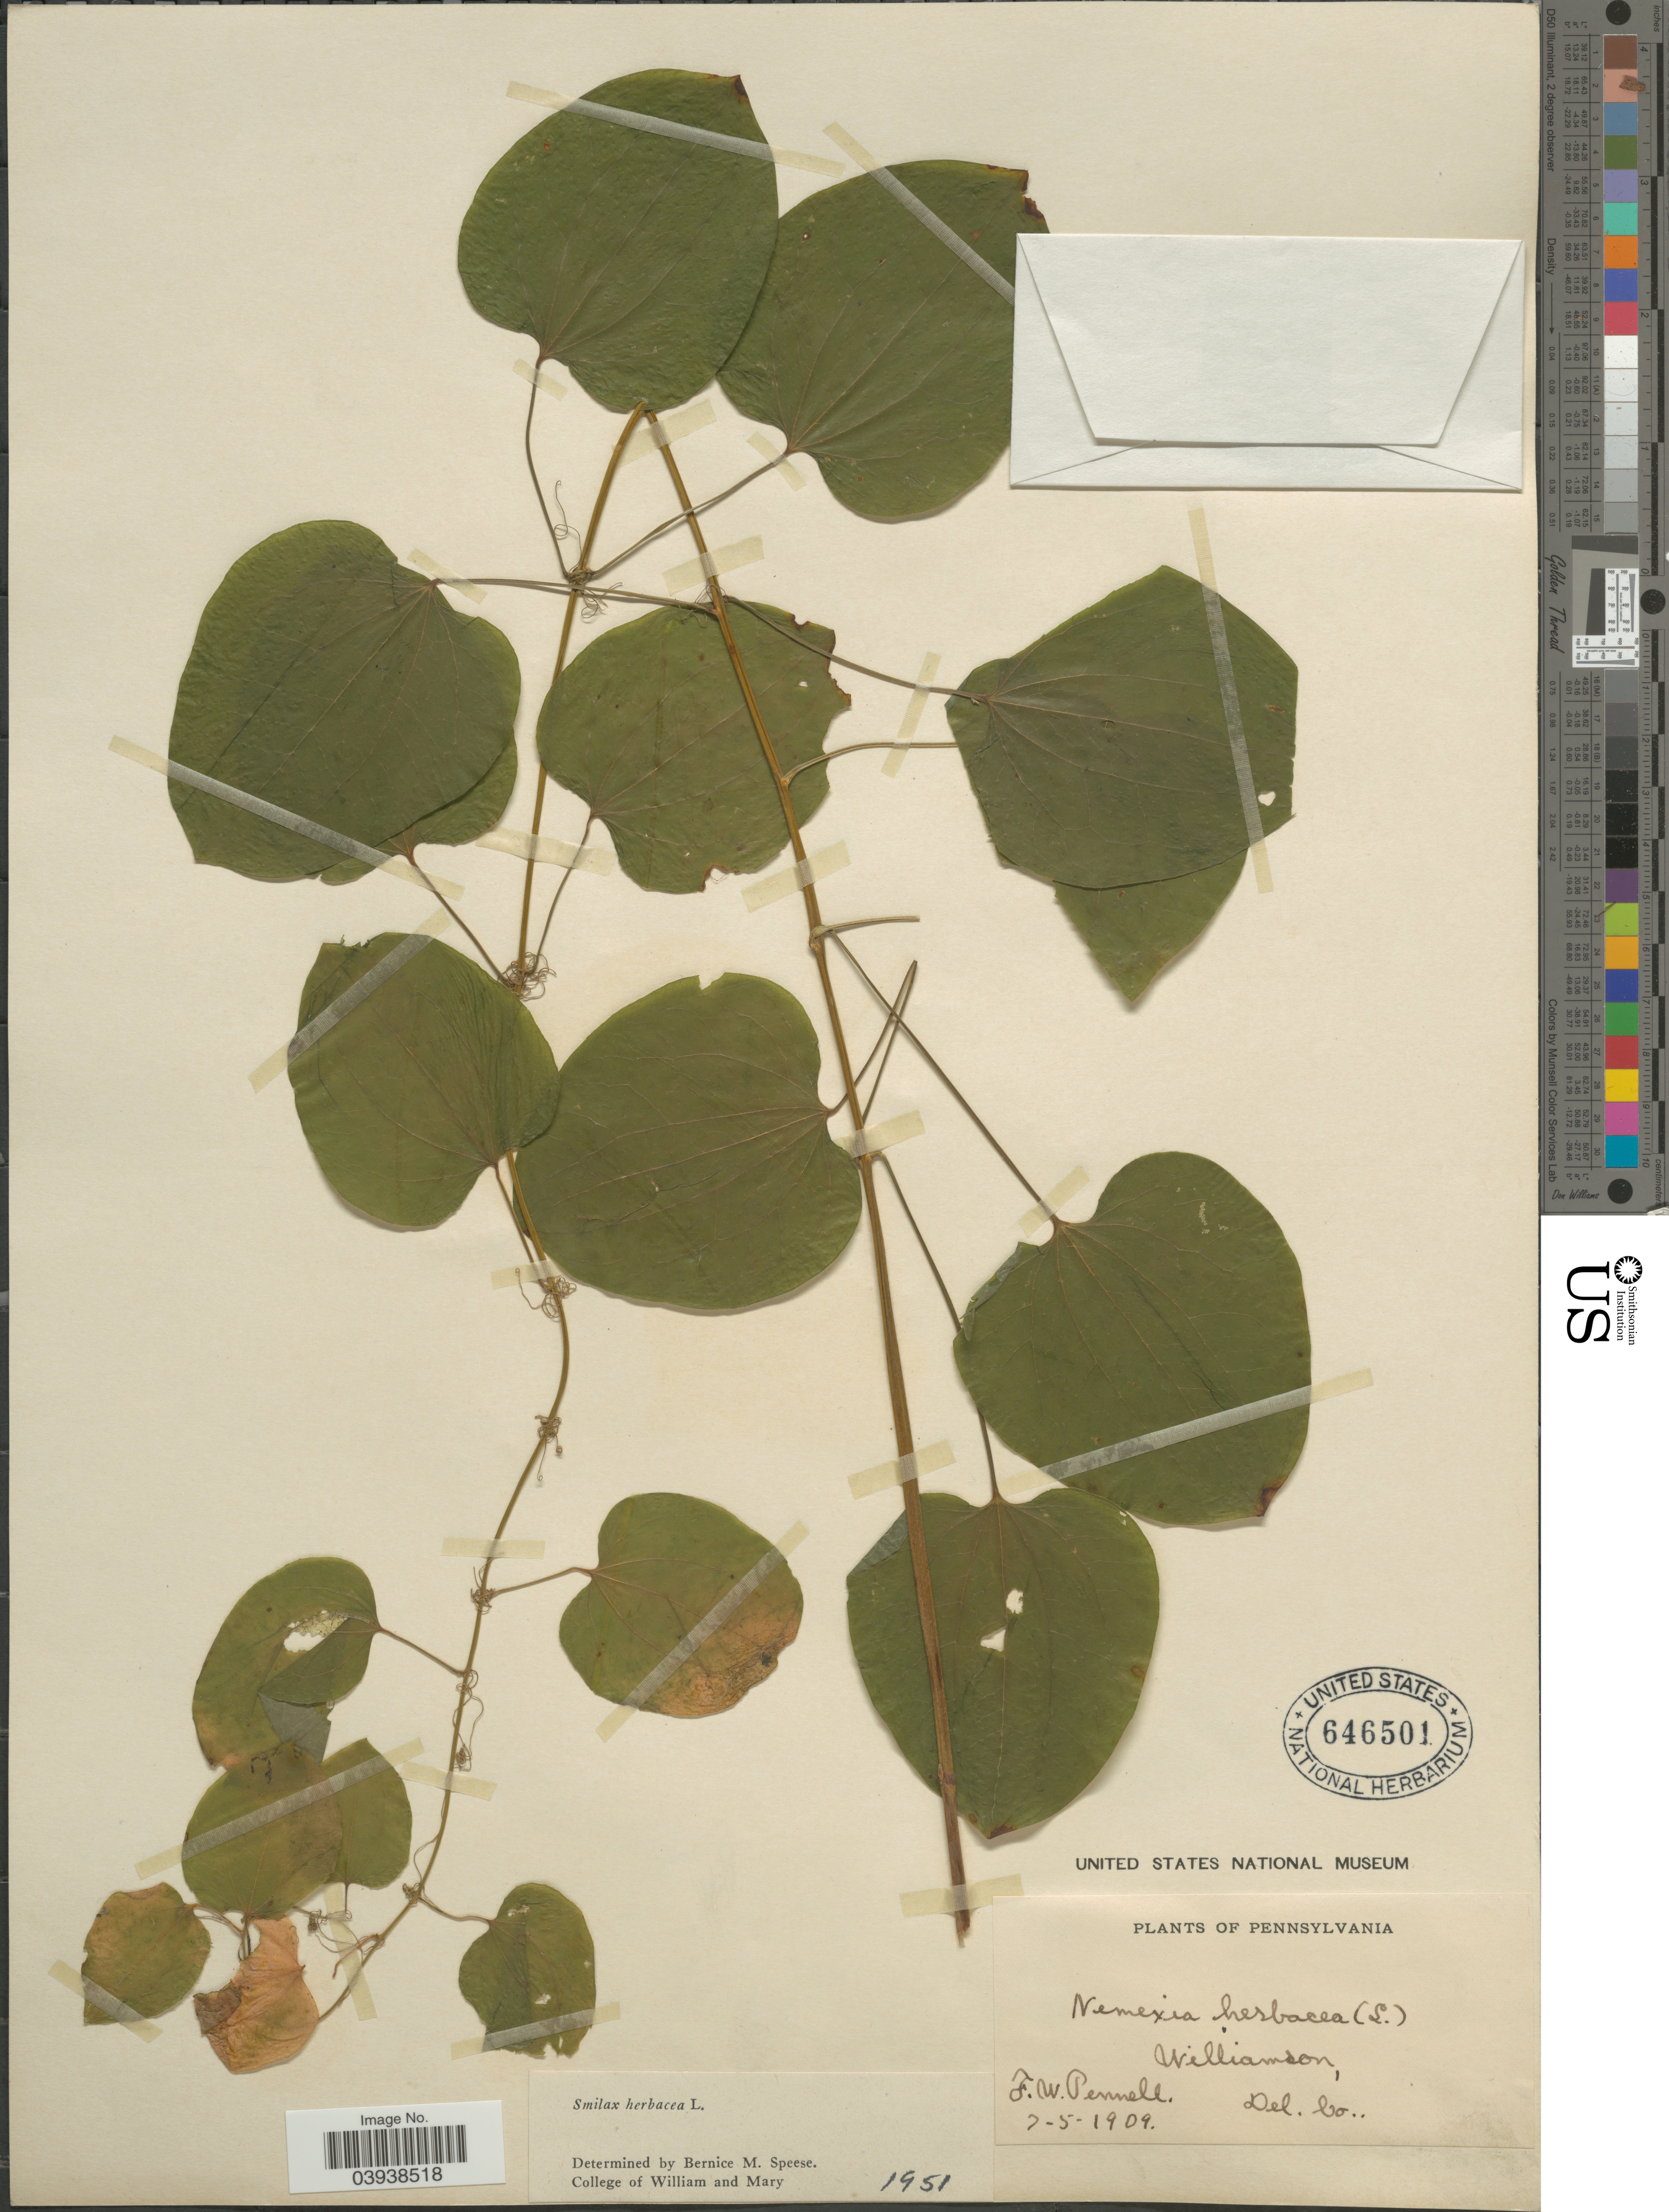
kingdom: Plantae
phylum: Tracheophyta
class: Liliopsida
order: Liliales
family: Smilacaceae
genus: Smilax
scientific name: Smilax herbacea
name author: L.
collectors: F. W. Pennell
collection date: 1909-07-05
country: United States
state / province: Pennsylvania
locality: Williamson, Del. Co.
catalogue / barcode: US 646501